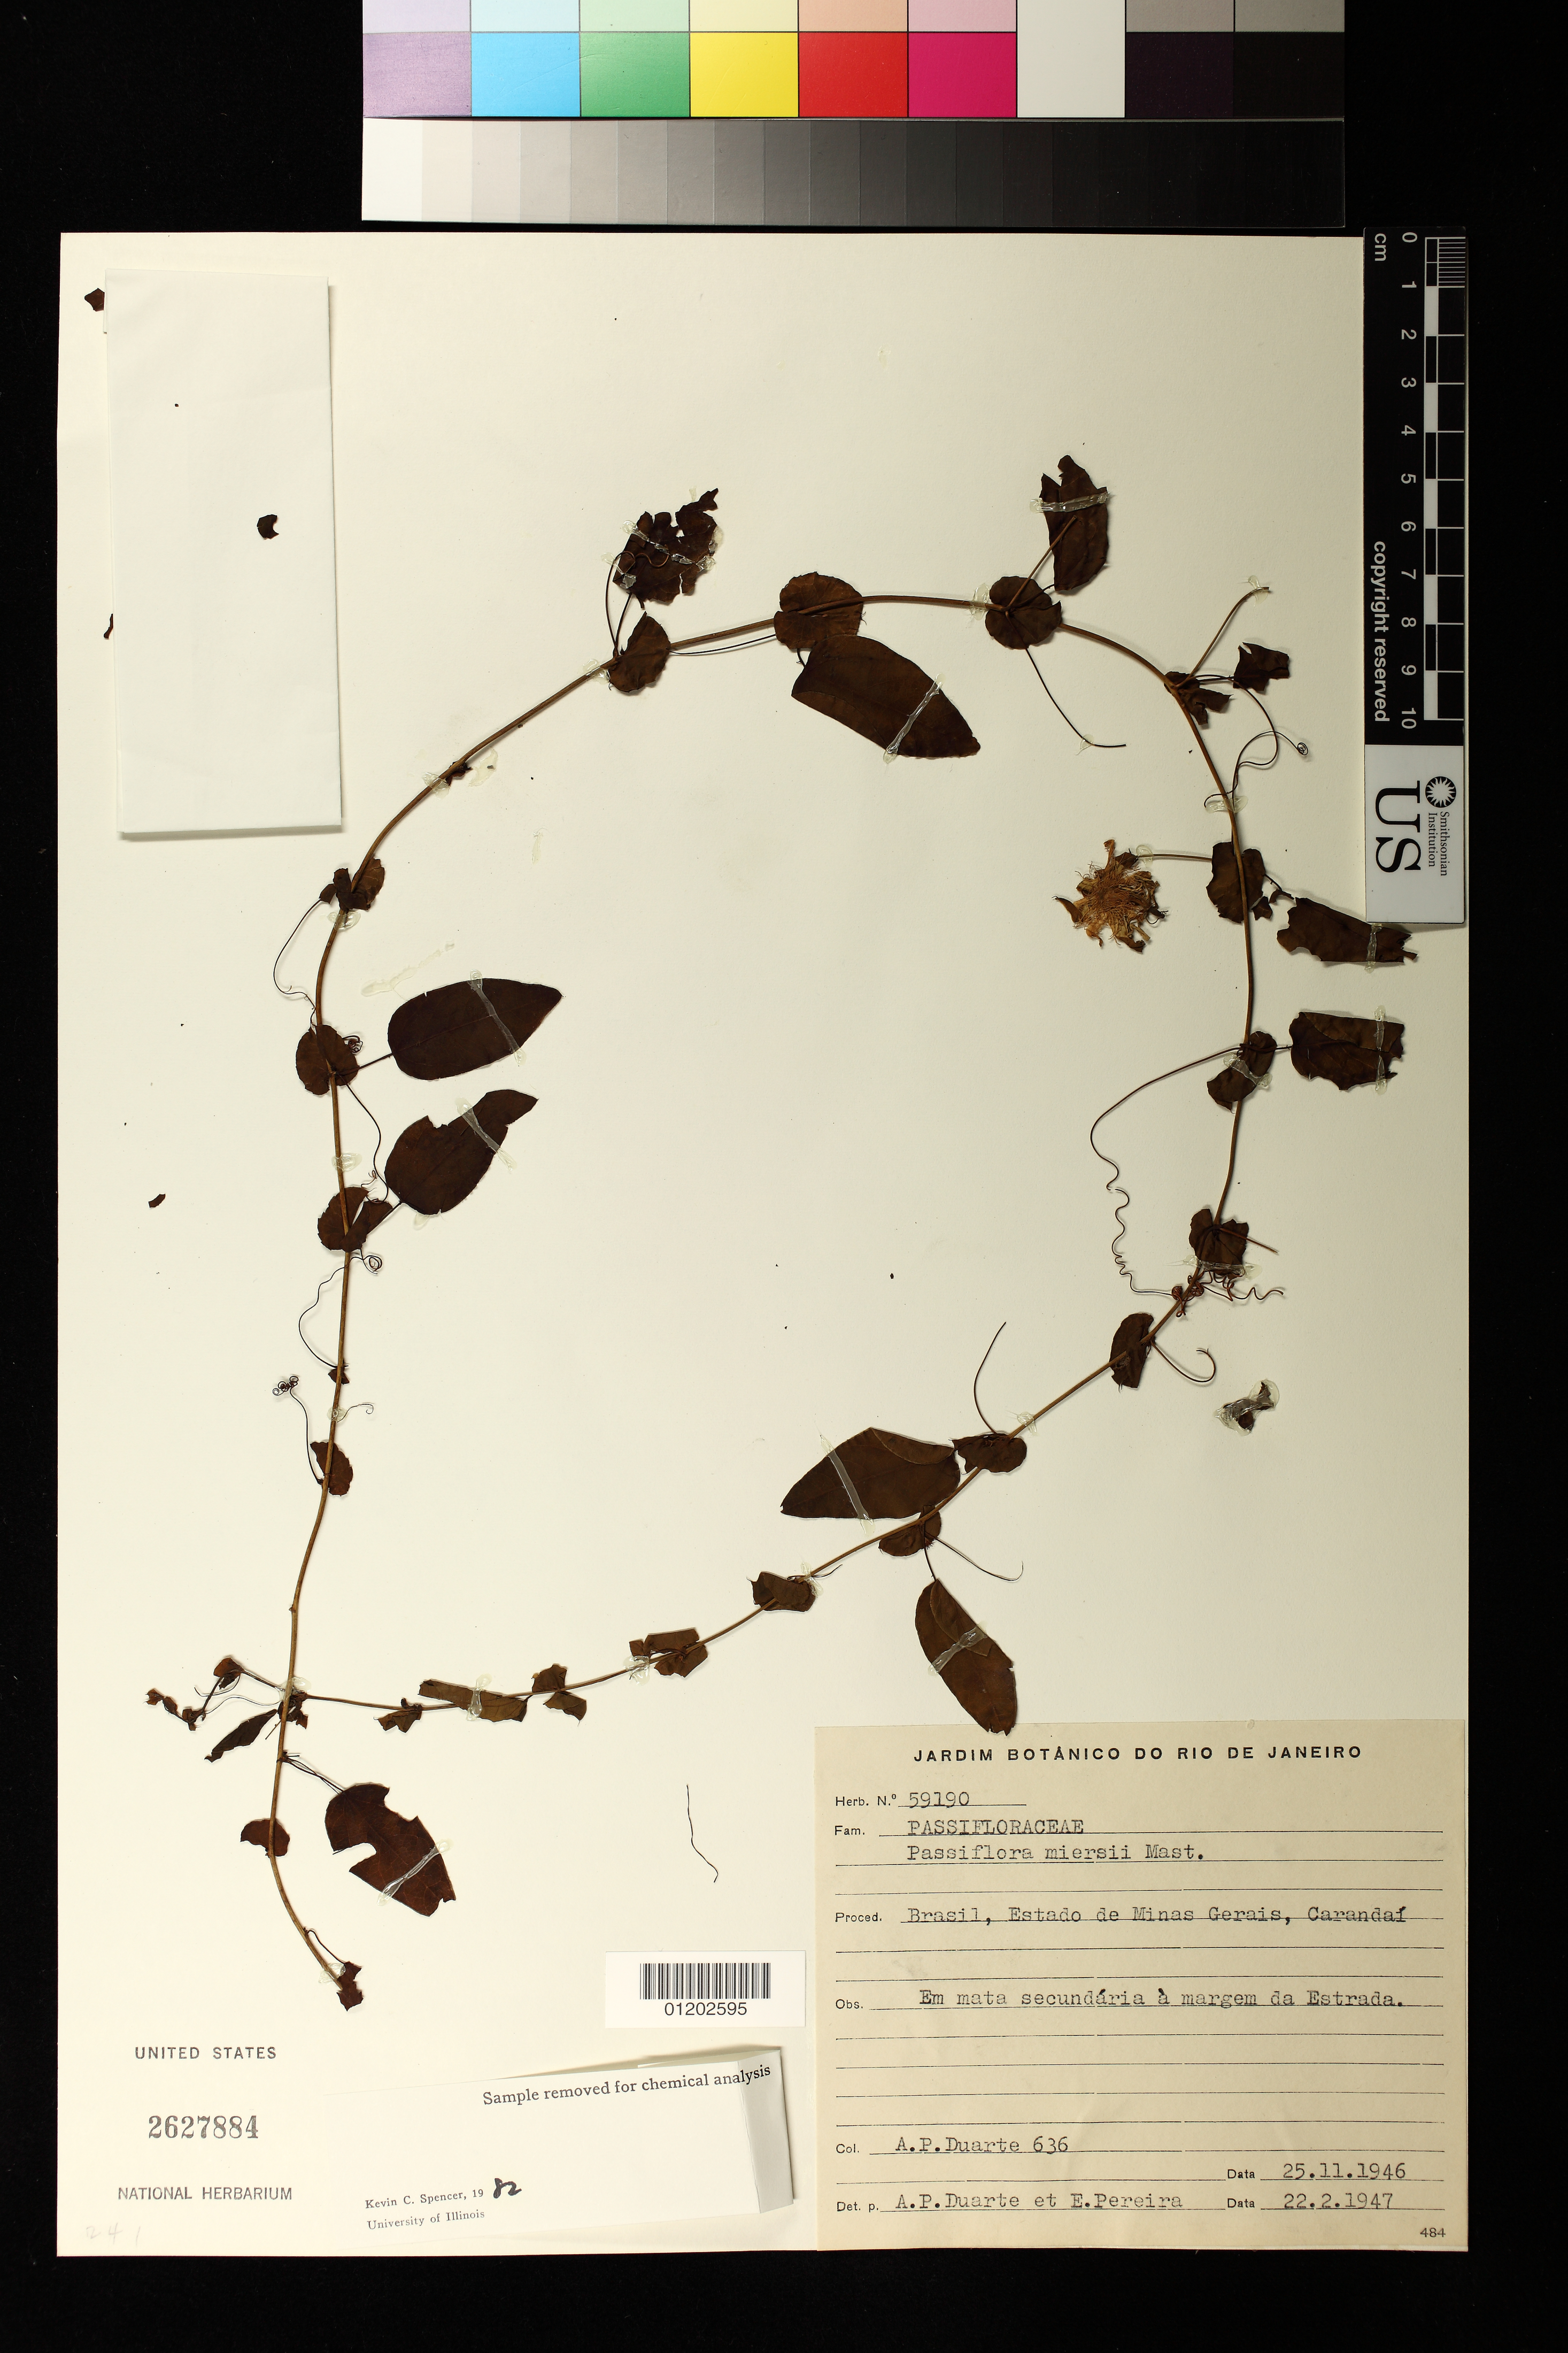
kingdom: Plantae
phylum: Tracheophyta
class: Magnoliopsida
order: Malpighiales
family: Passifloraceae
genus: Passiflora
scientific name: Passiflora miersii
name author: Mart.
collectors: A. Duarte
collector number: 636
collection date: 1946-11-25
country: Brazil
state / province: Minas Gerais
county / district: Carandai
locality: Em mata secundaria a margem da Estrada.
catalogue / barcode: US 2627884